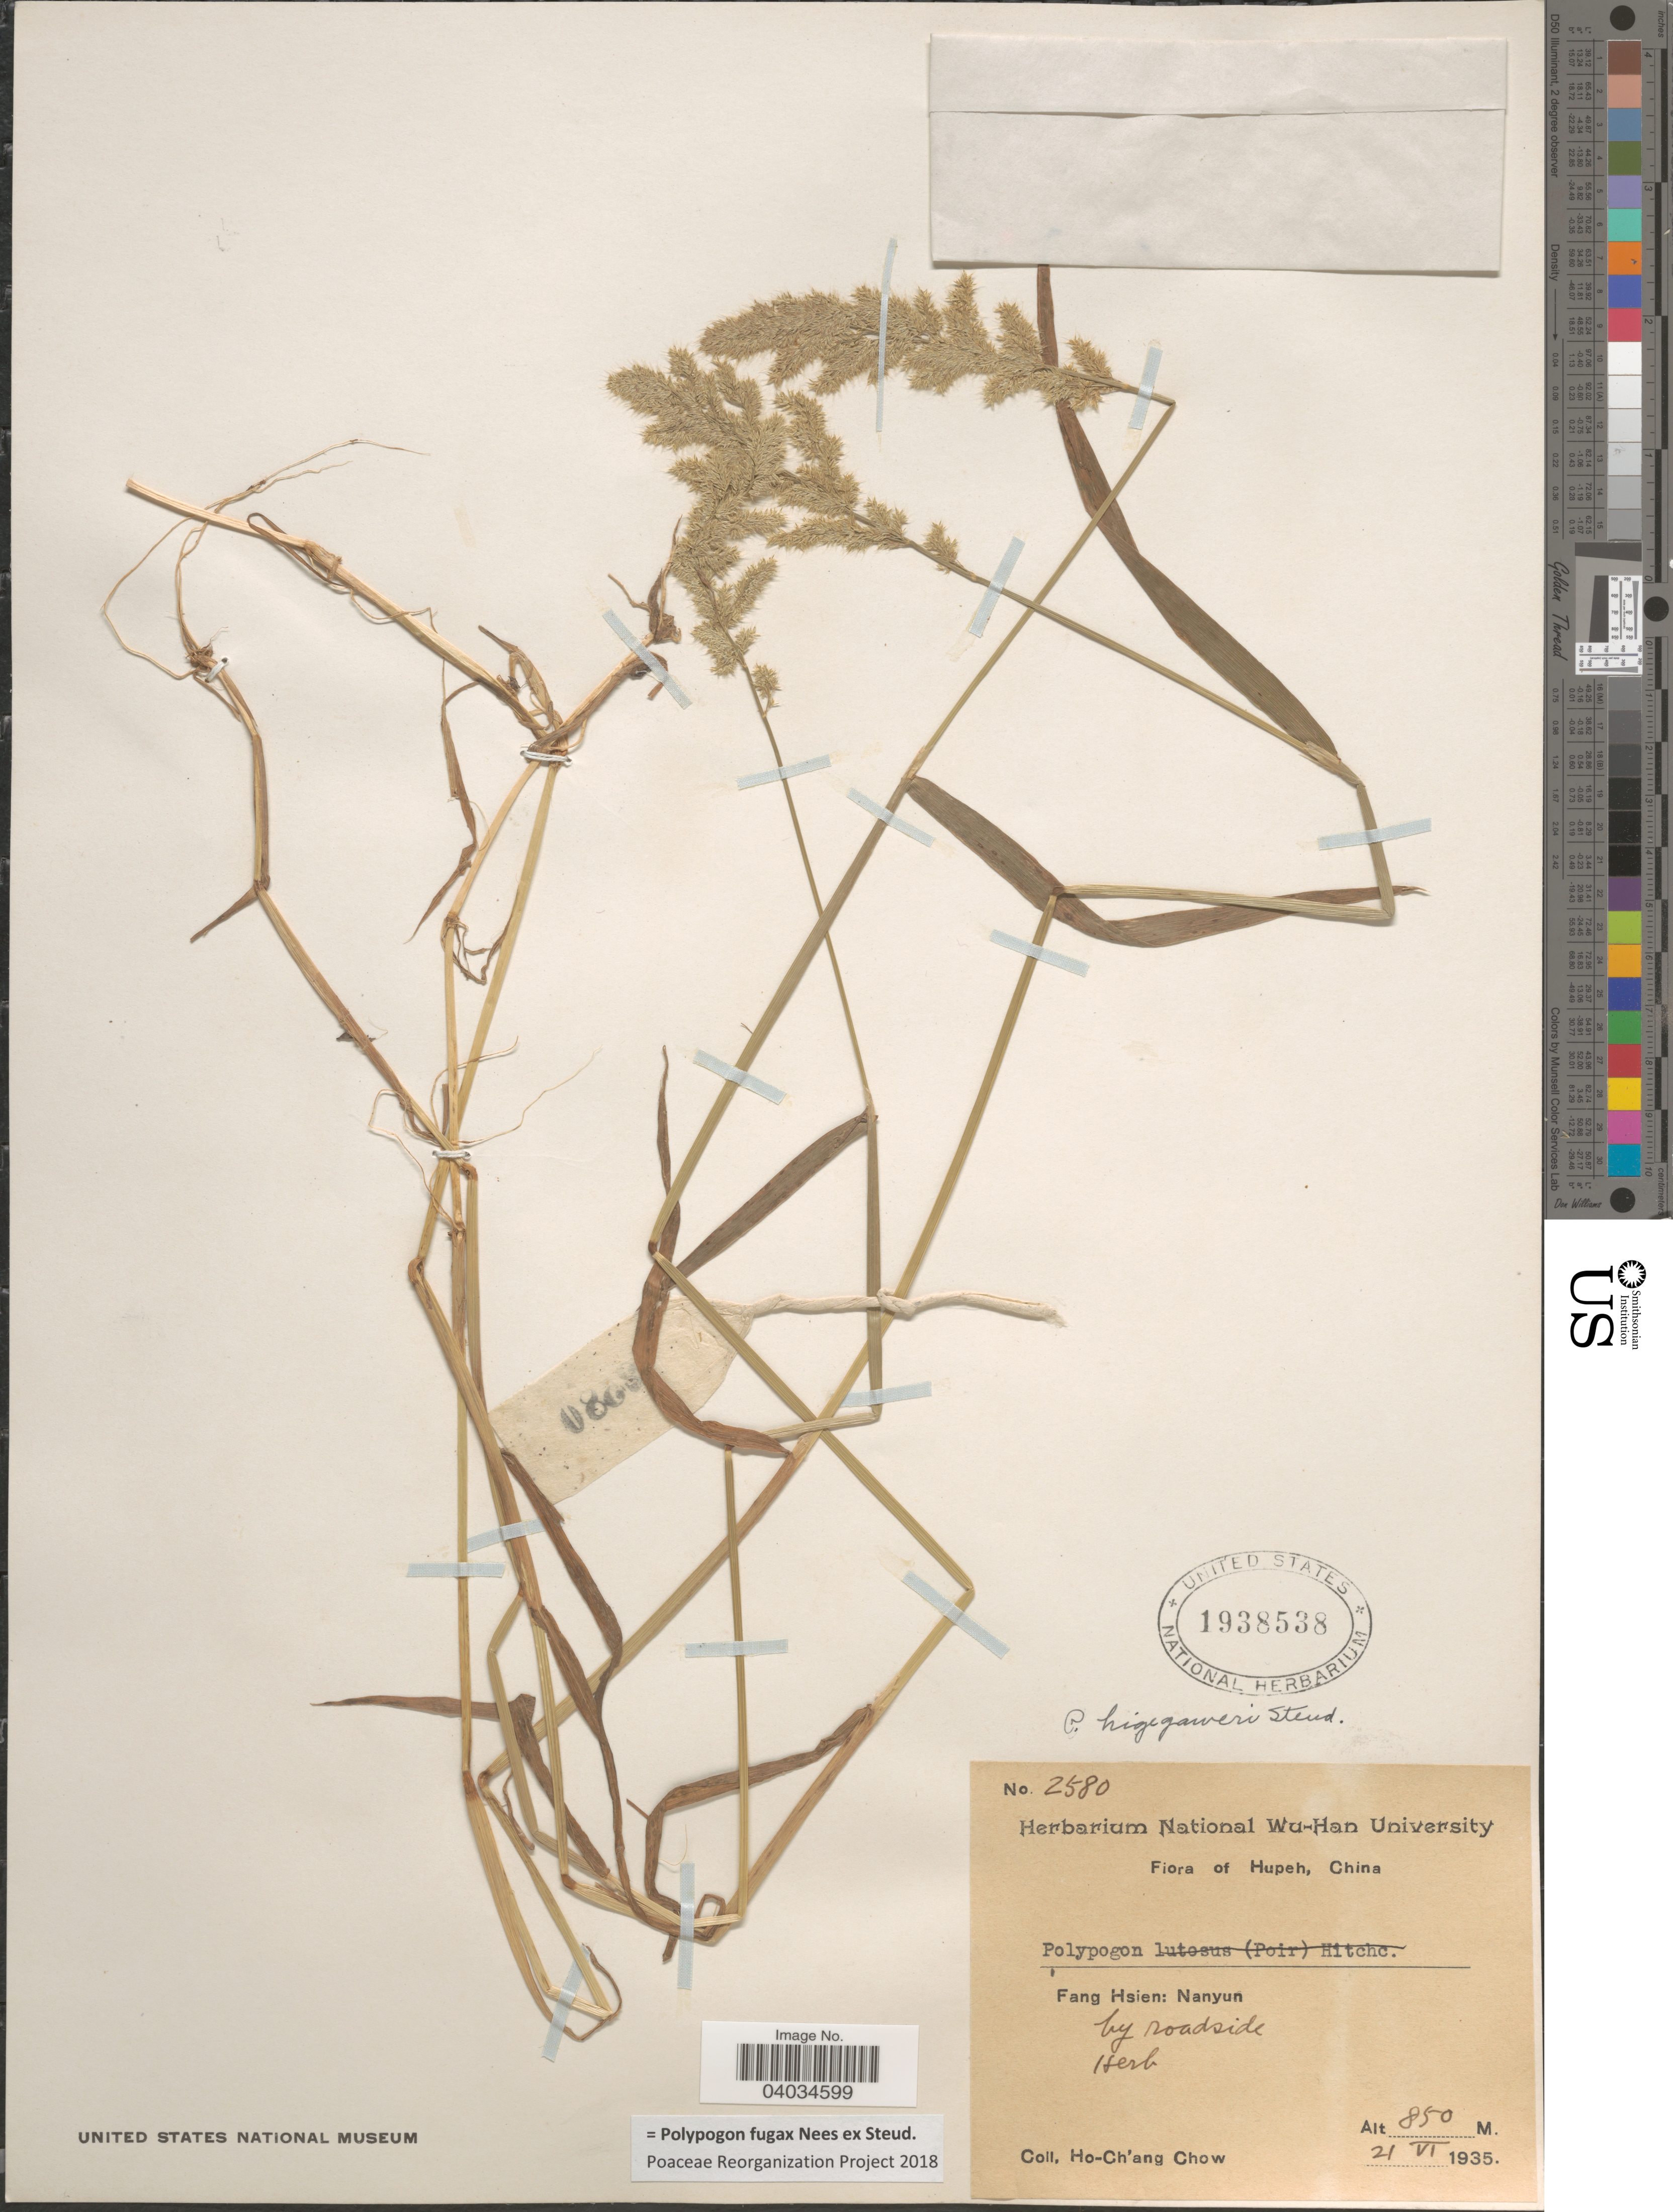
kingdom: Plantae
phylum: Tracheophyta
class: Liliopsida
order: Poales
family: Poaceae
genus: Polypogon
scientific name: Polypogon fugax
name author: Nees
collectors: H. Chow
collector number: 2580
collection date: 1935-06-21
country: China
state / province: Hubei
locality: Hupeh. Fang Hsien: Nanyun.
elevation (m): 850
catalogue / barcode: US 1938538